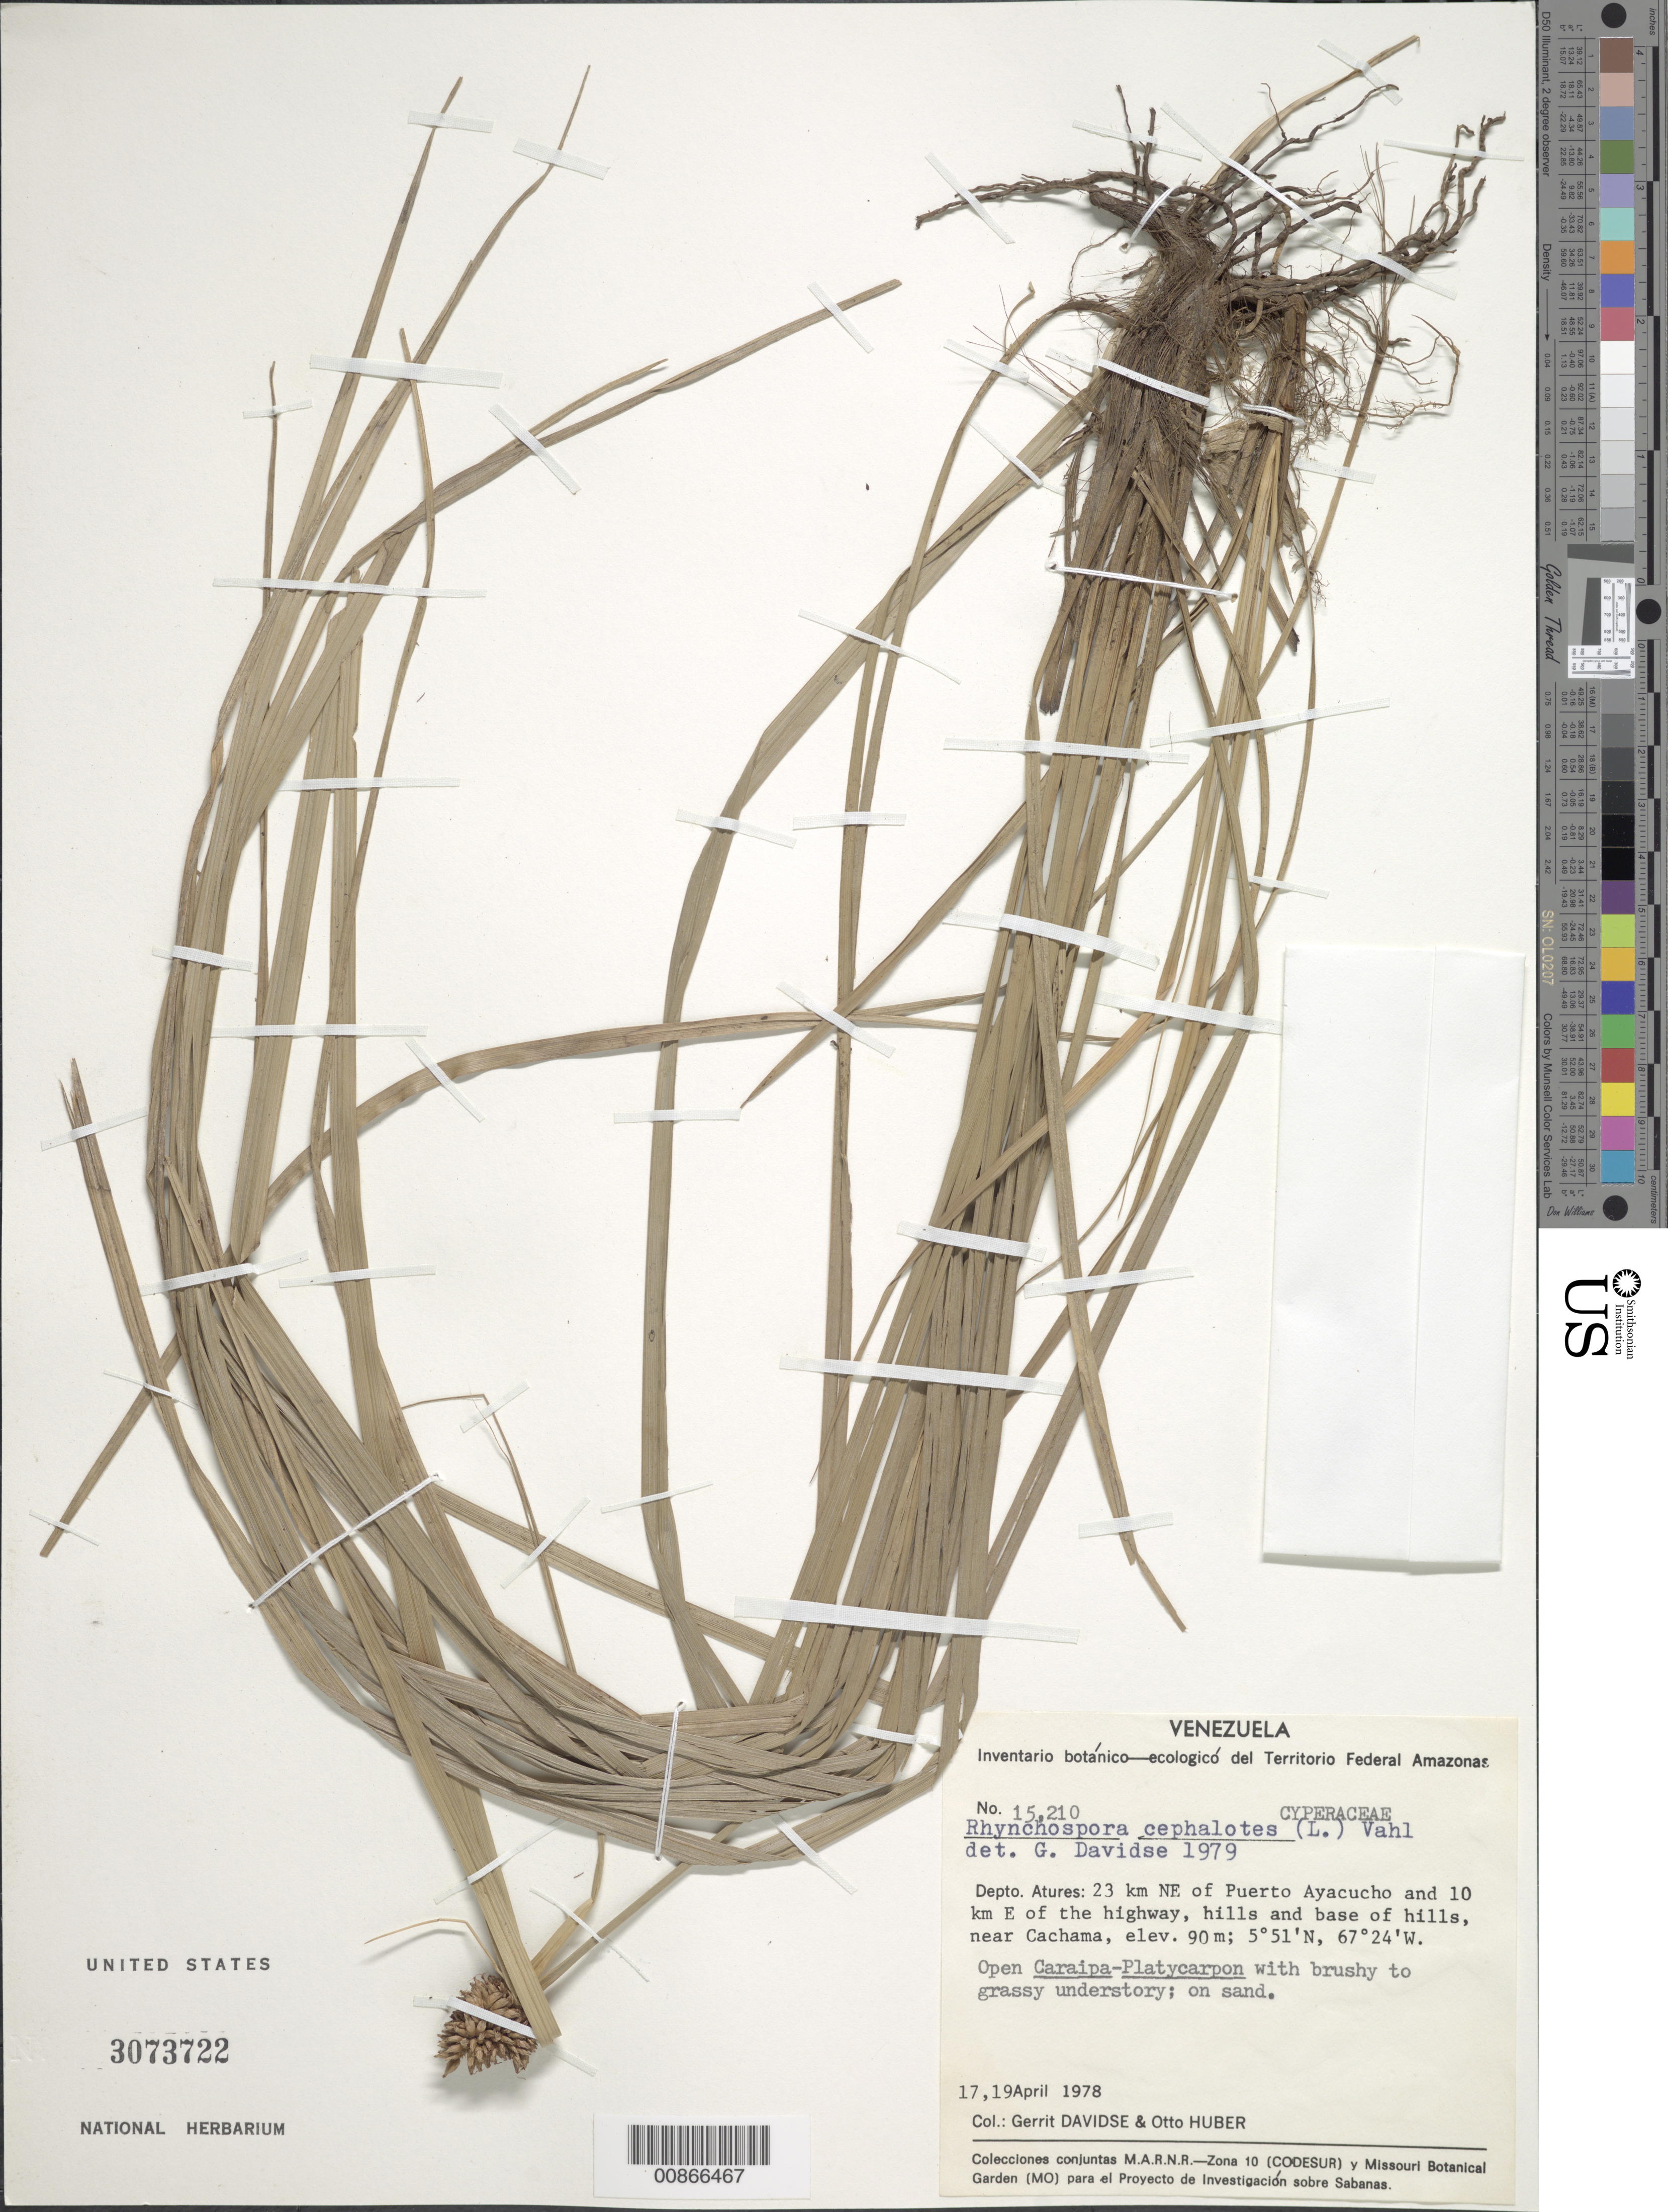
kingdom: Plantae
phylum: Tracheophyta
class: Liliopsida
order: Poales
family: Cyperaceae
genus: Rhynchospora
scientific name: Rhynchospora cephalotes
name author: (L.) Vahl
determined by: Davidse, Gerrit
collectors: G. Davidse & O. Huber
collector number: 15210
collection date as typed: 17-Apr-78 and 19-Apr-78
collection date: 1978-04-17,1978-04-19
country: Venezuela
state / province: Amazonas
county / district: Atures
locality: Puerto Ayacucho, 23 km NE of, 10 km E of highway to El Burro, near Cachama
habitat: Open Caraipa-Platycarpon with brushy to grassy understory; on sand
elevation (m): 90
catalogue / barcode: US 3073722